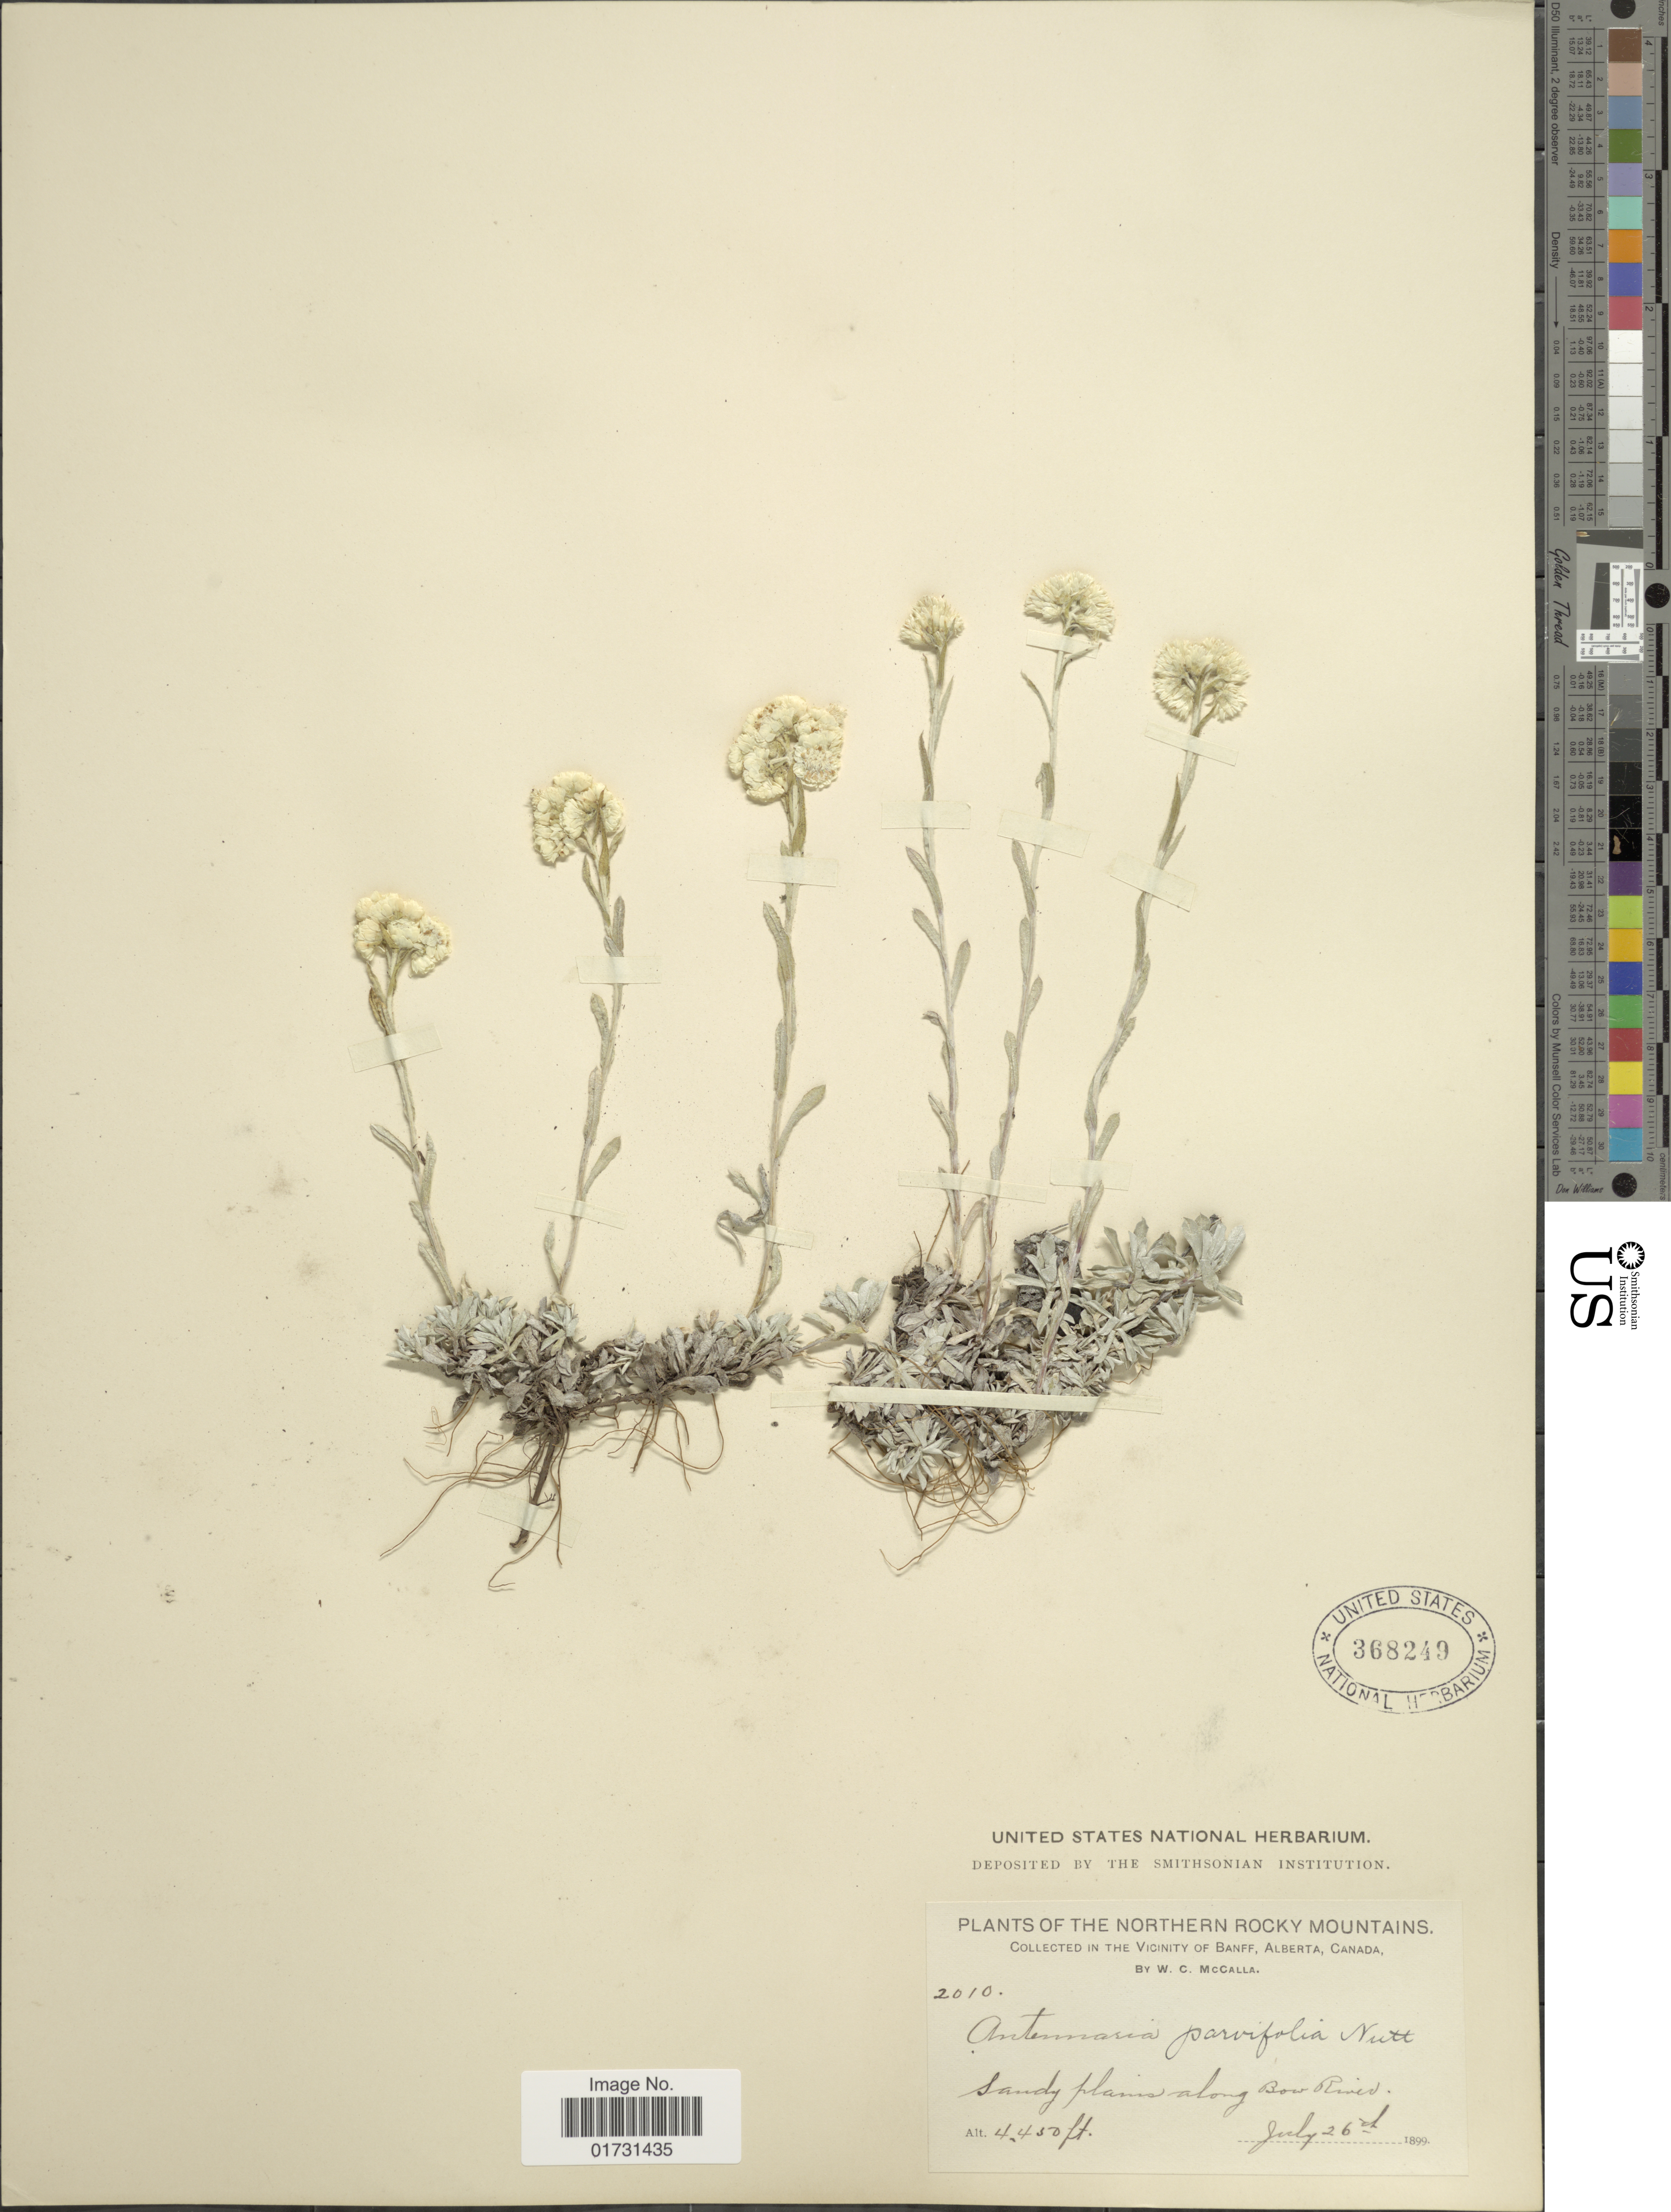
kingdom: Plantae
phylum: Tracheophyta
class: Magnoliopsida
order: Asterales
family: Asteraceae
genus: Antennaria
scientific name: Antennaria microphylla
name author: Rydb.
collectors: W. McCalla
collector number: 2010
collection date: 1899-07-26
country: Canada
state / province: Alberta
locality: In The Vicinity of Banff, Alberta, Sandy plains along Bow River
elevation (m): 1356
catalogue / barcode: US 368249